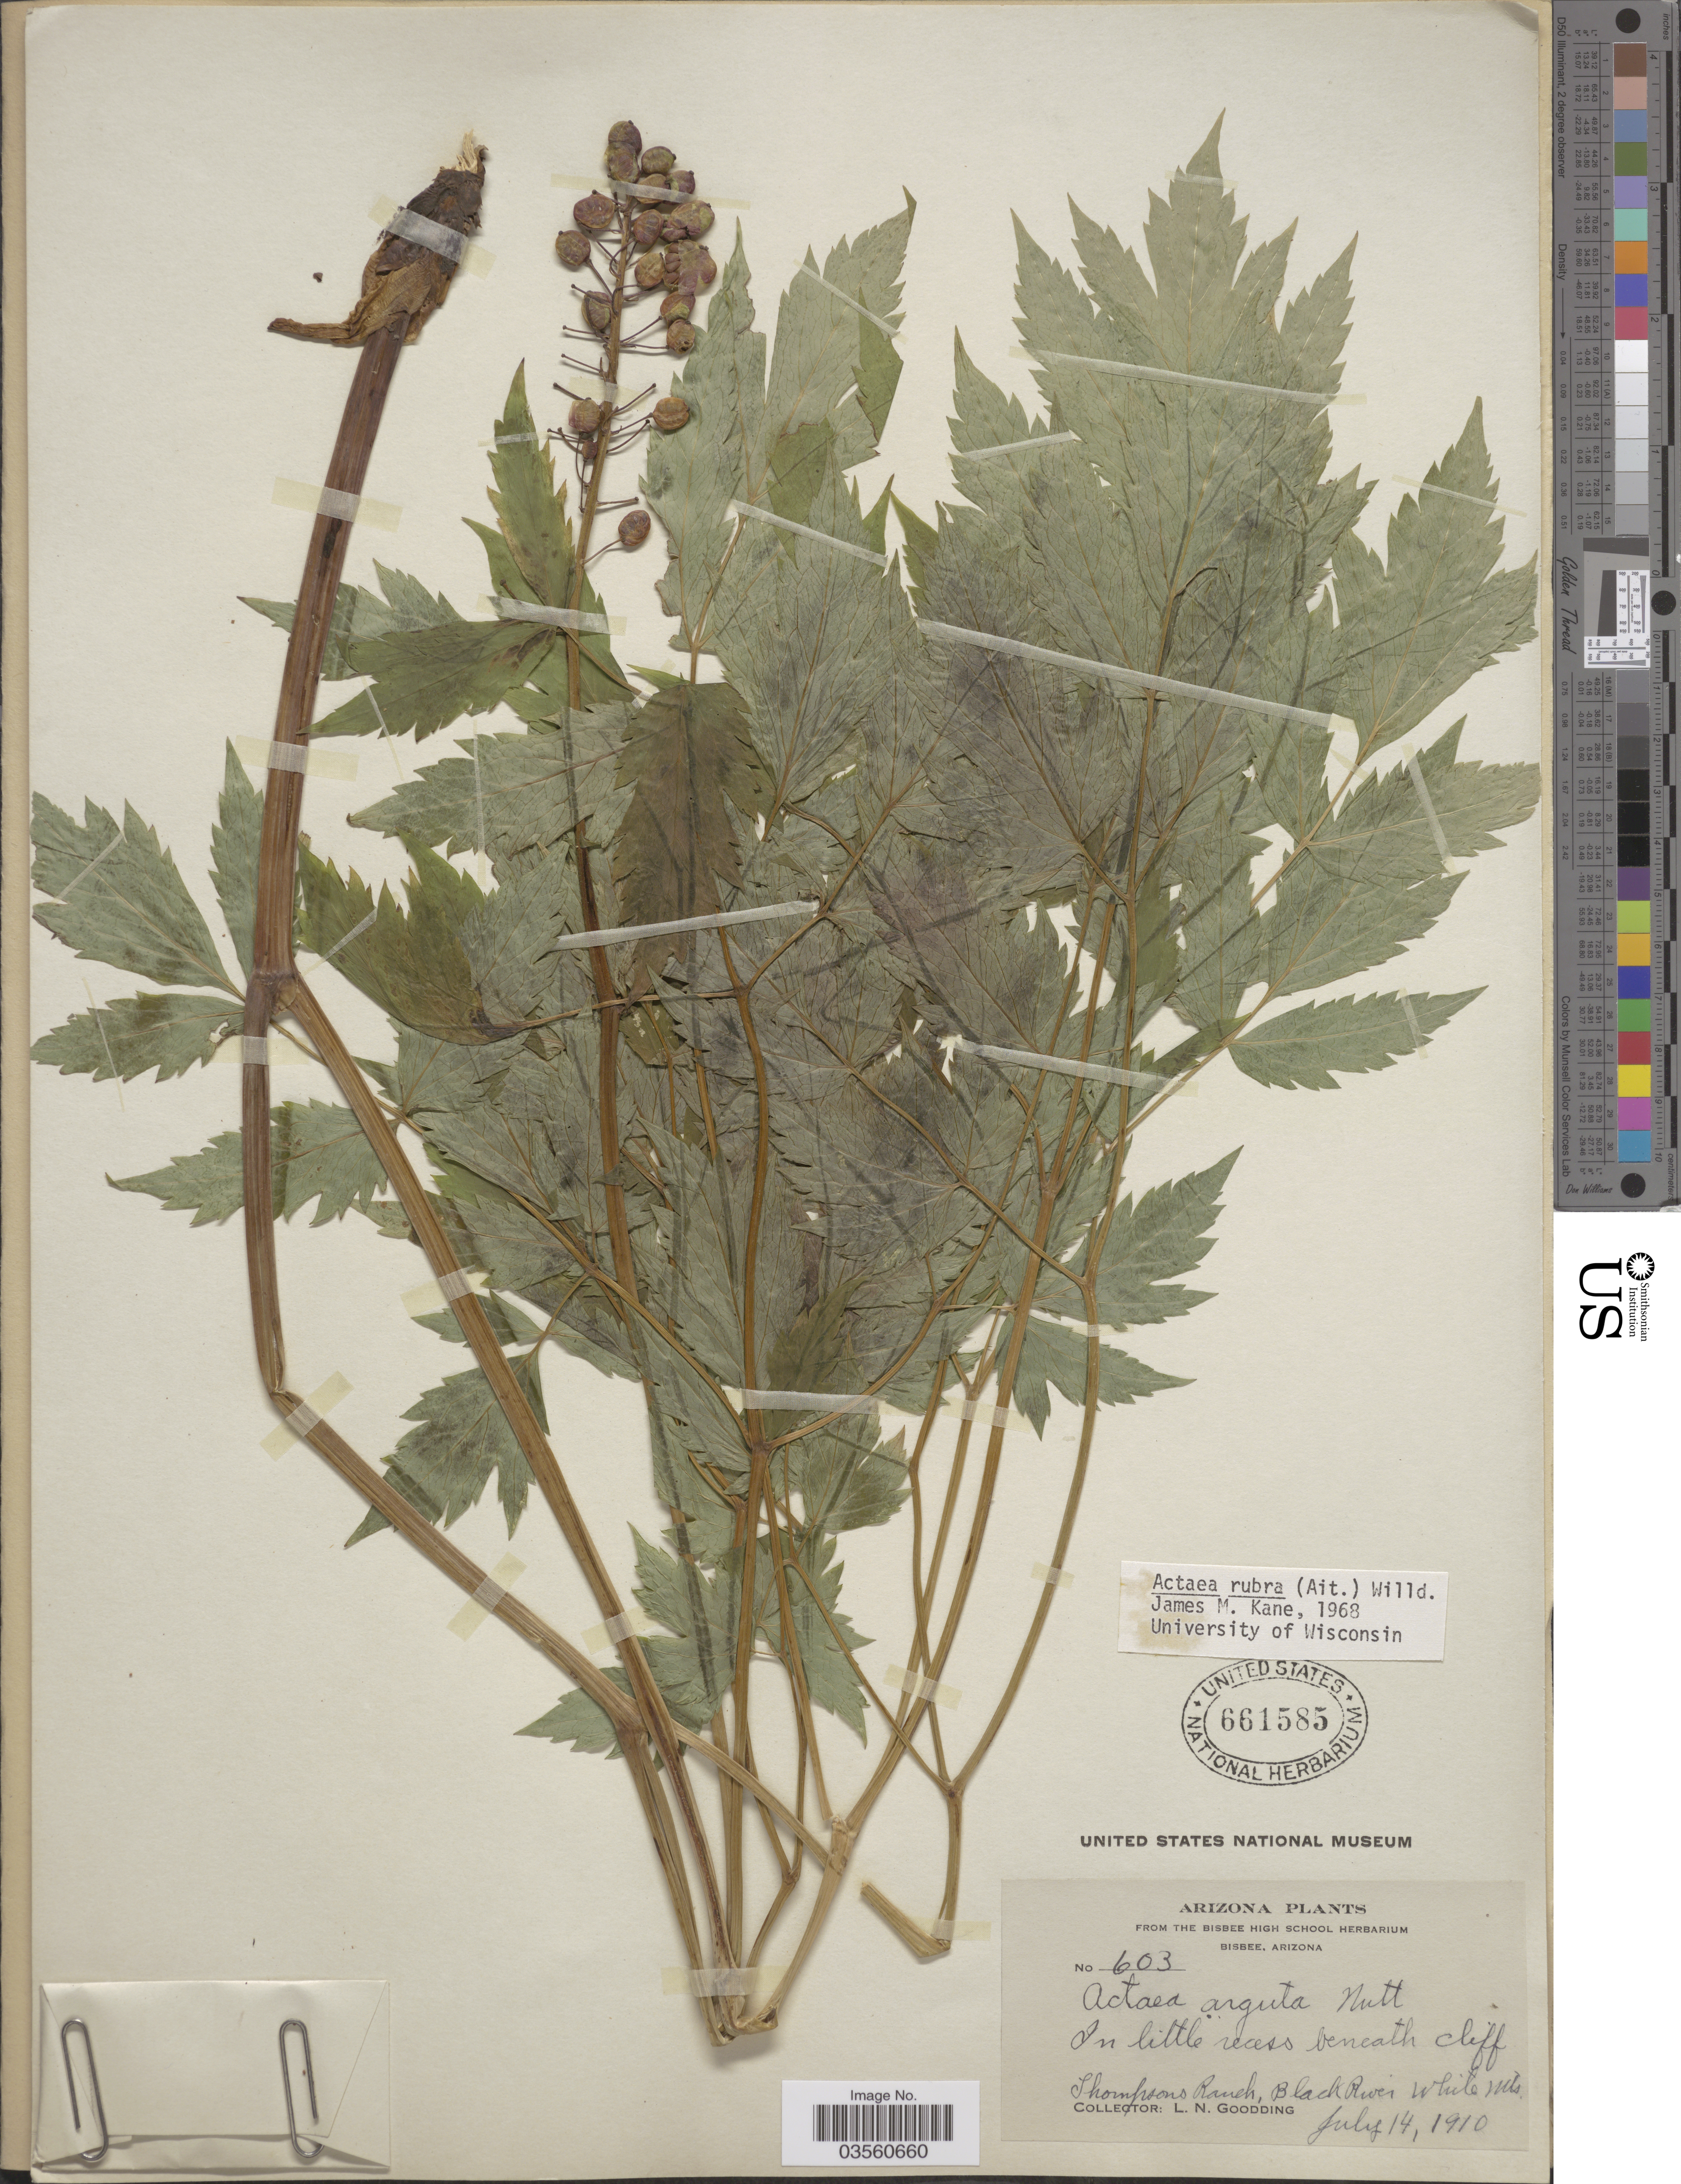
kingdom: Plantae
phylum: Tracheophyta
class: Magnoliopsida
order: Ranunculales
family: Ranunculaceae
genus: Actaea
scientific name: Actaea rubra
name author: (Aiton) Willd.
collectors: L. N. Goodding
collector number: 603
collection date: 1910-07-14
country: United States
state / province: Arizona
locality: In little recess beneath cliff. Thompsons Ranch, Black River White Mts.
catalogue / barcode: US 661585